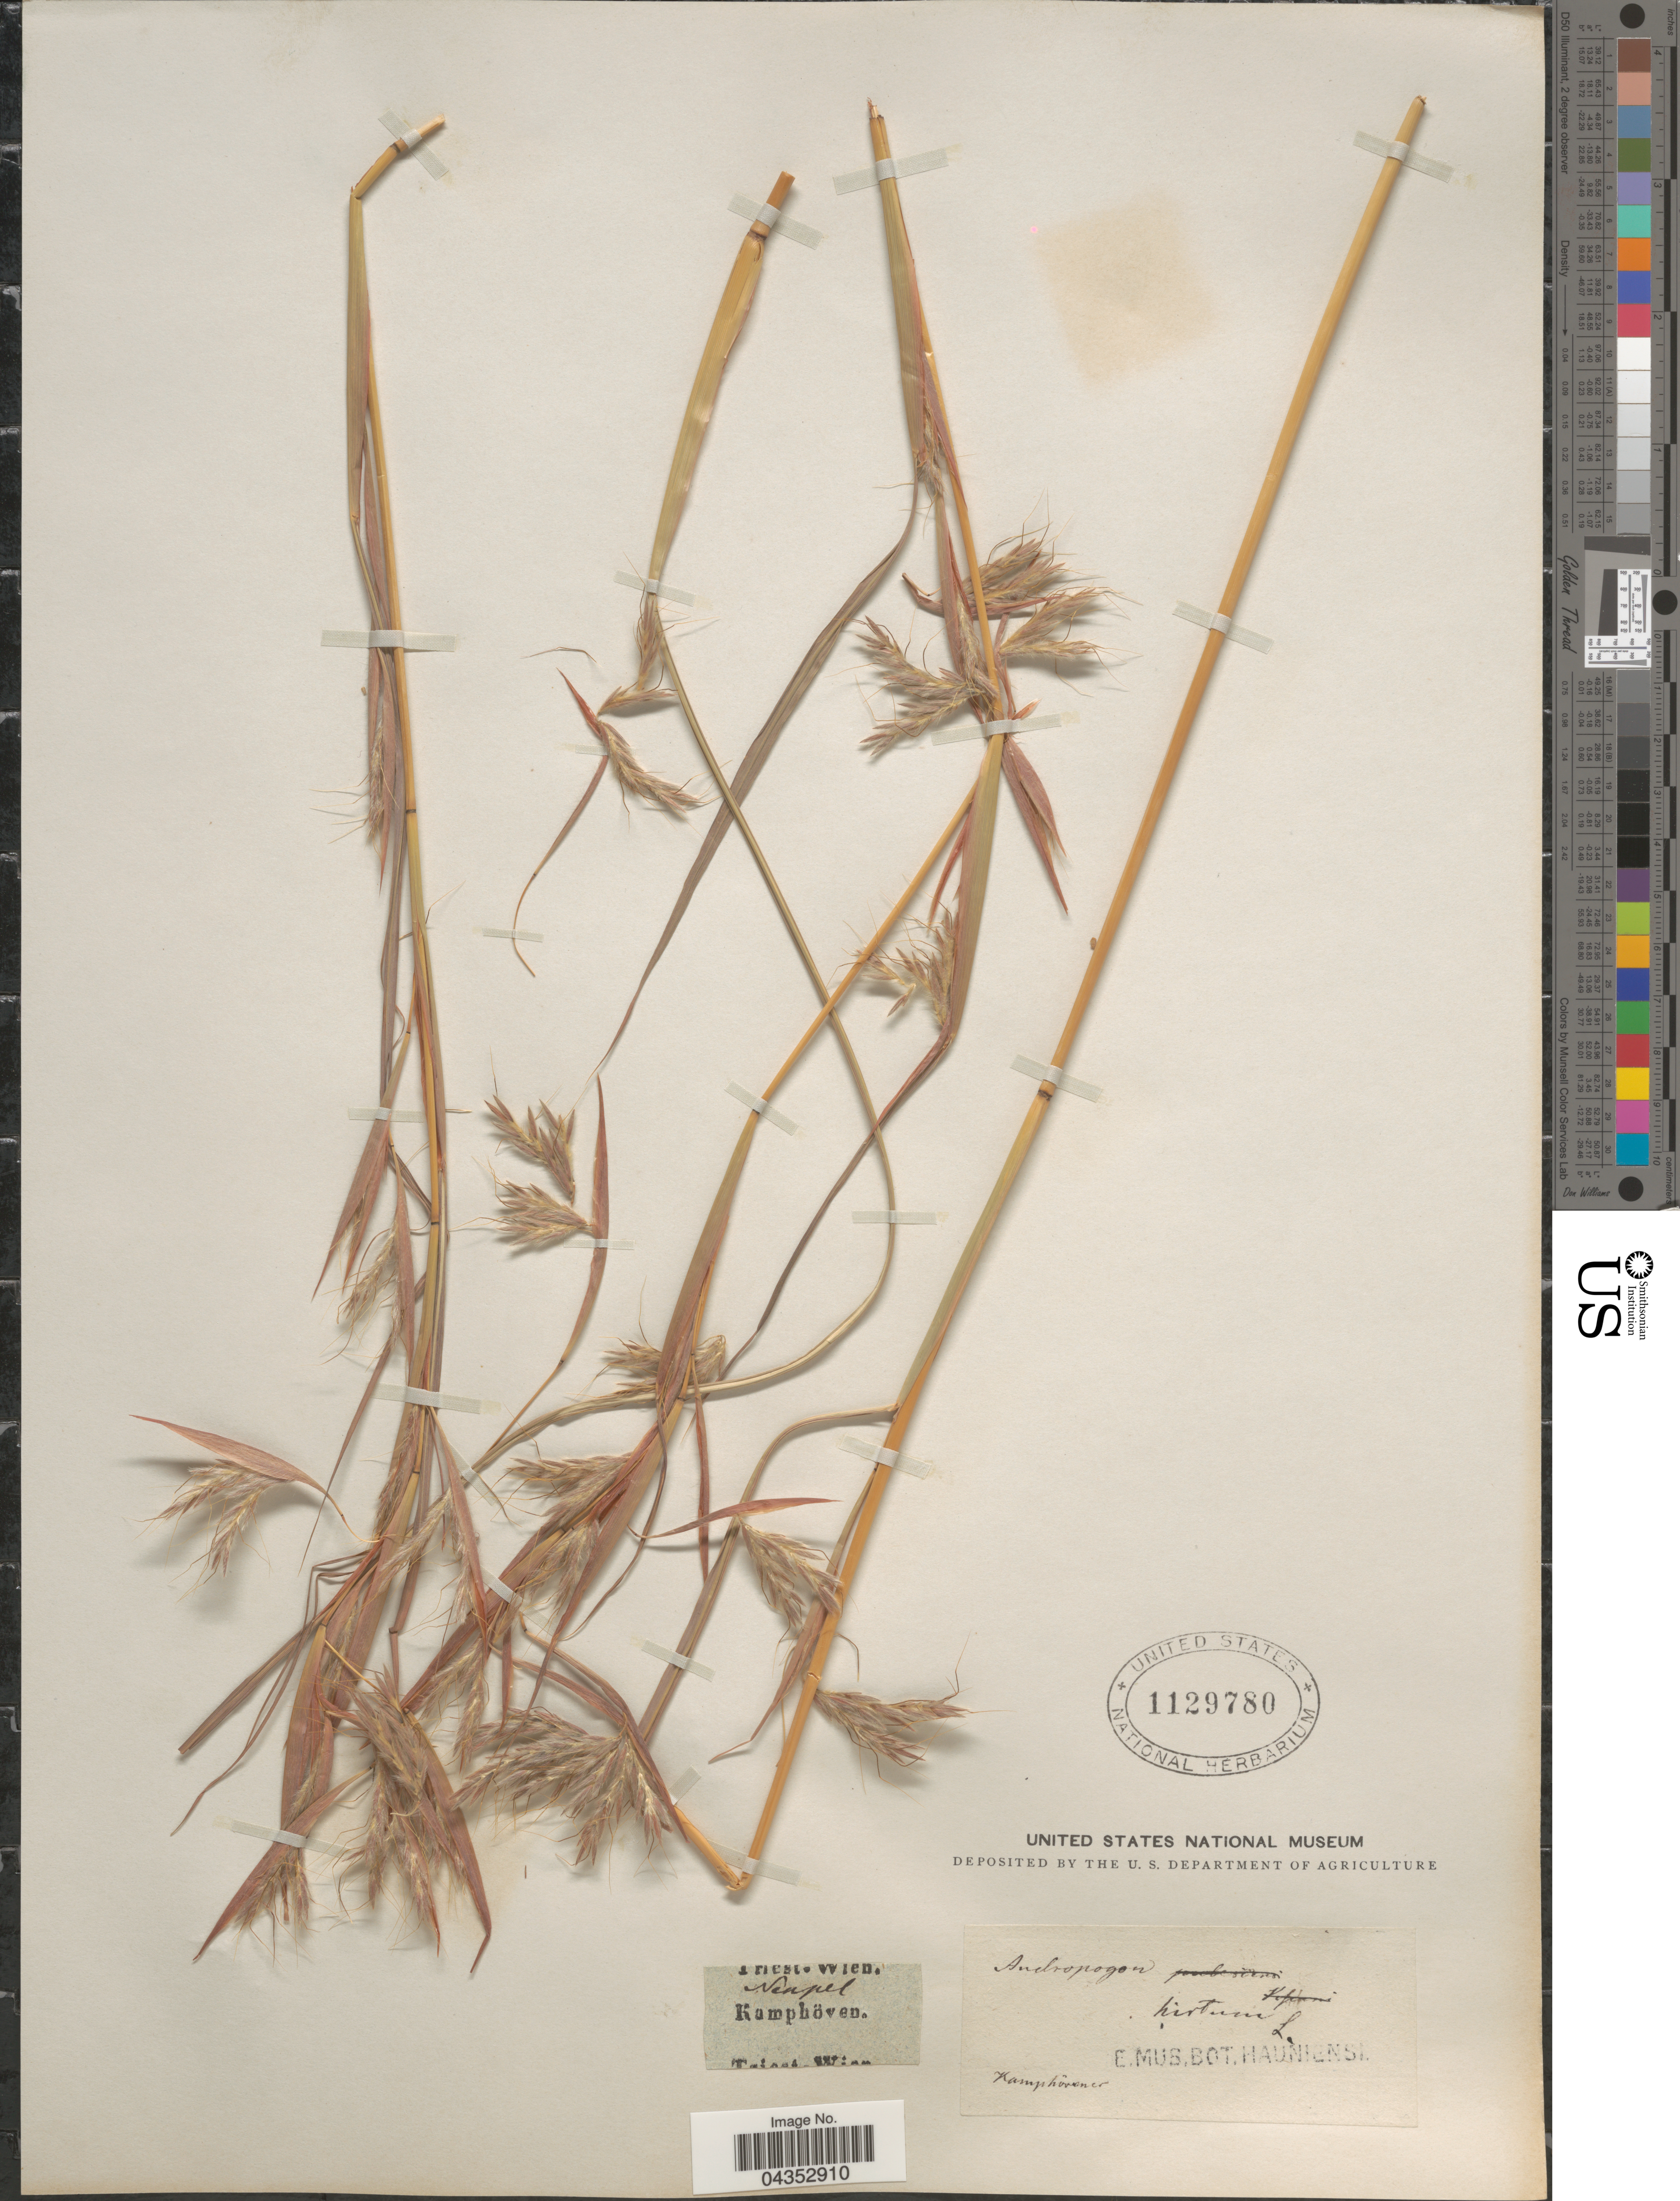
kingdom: Plantae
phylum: Tracheophyta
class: Liliopsida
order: Poales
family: Poaceae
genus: Hyparrhenia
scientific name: Hyparrhenia hirta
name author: (L.) Stapf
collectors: Kamphöven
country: Italy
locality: Triest-Wien [unsure placement] Neapel.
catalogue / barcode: US 1129780